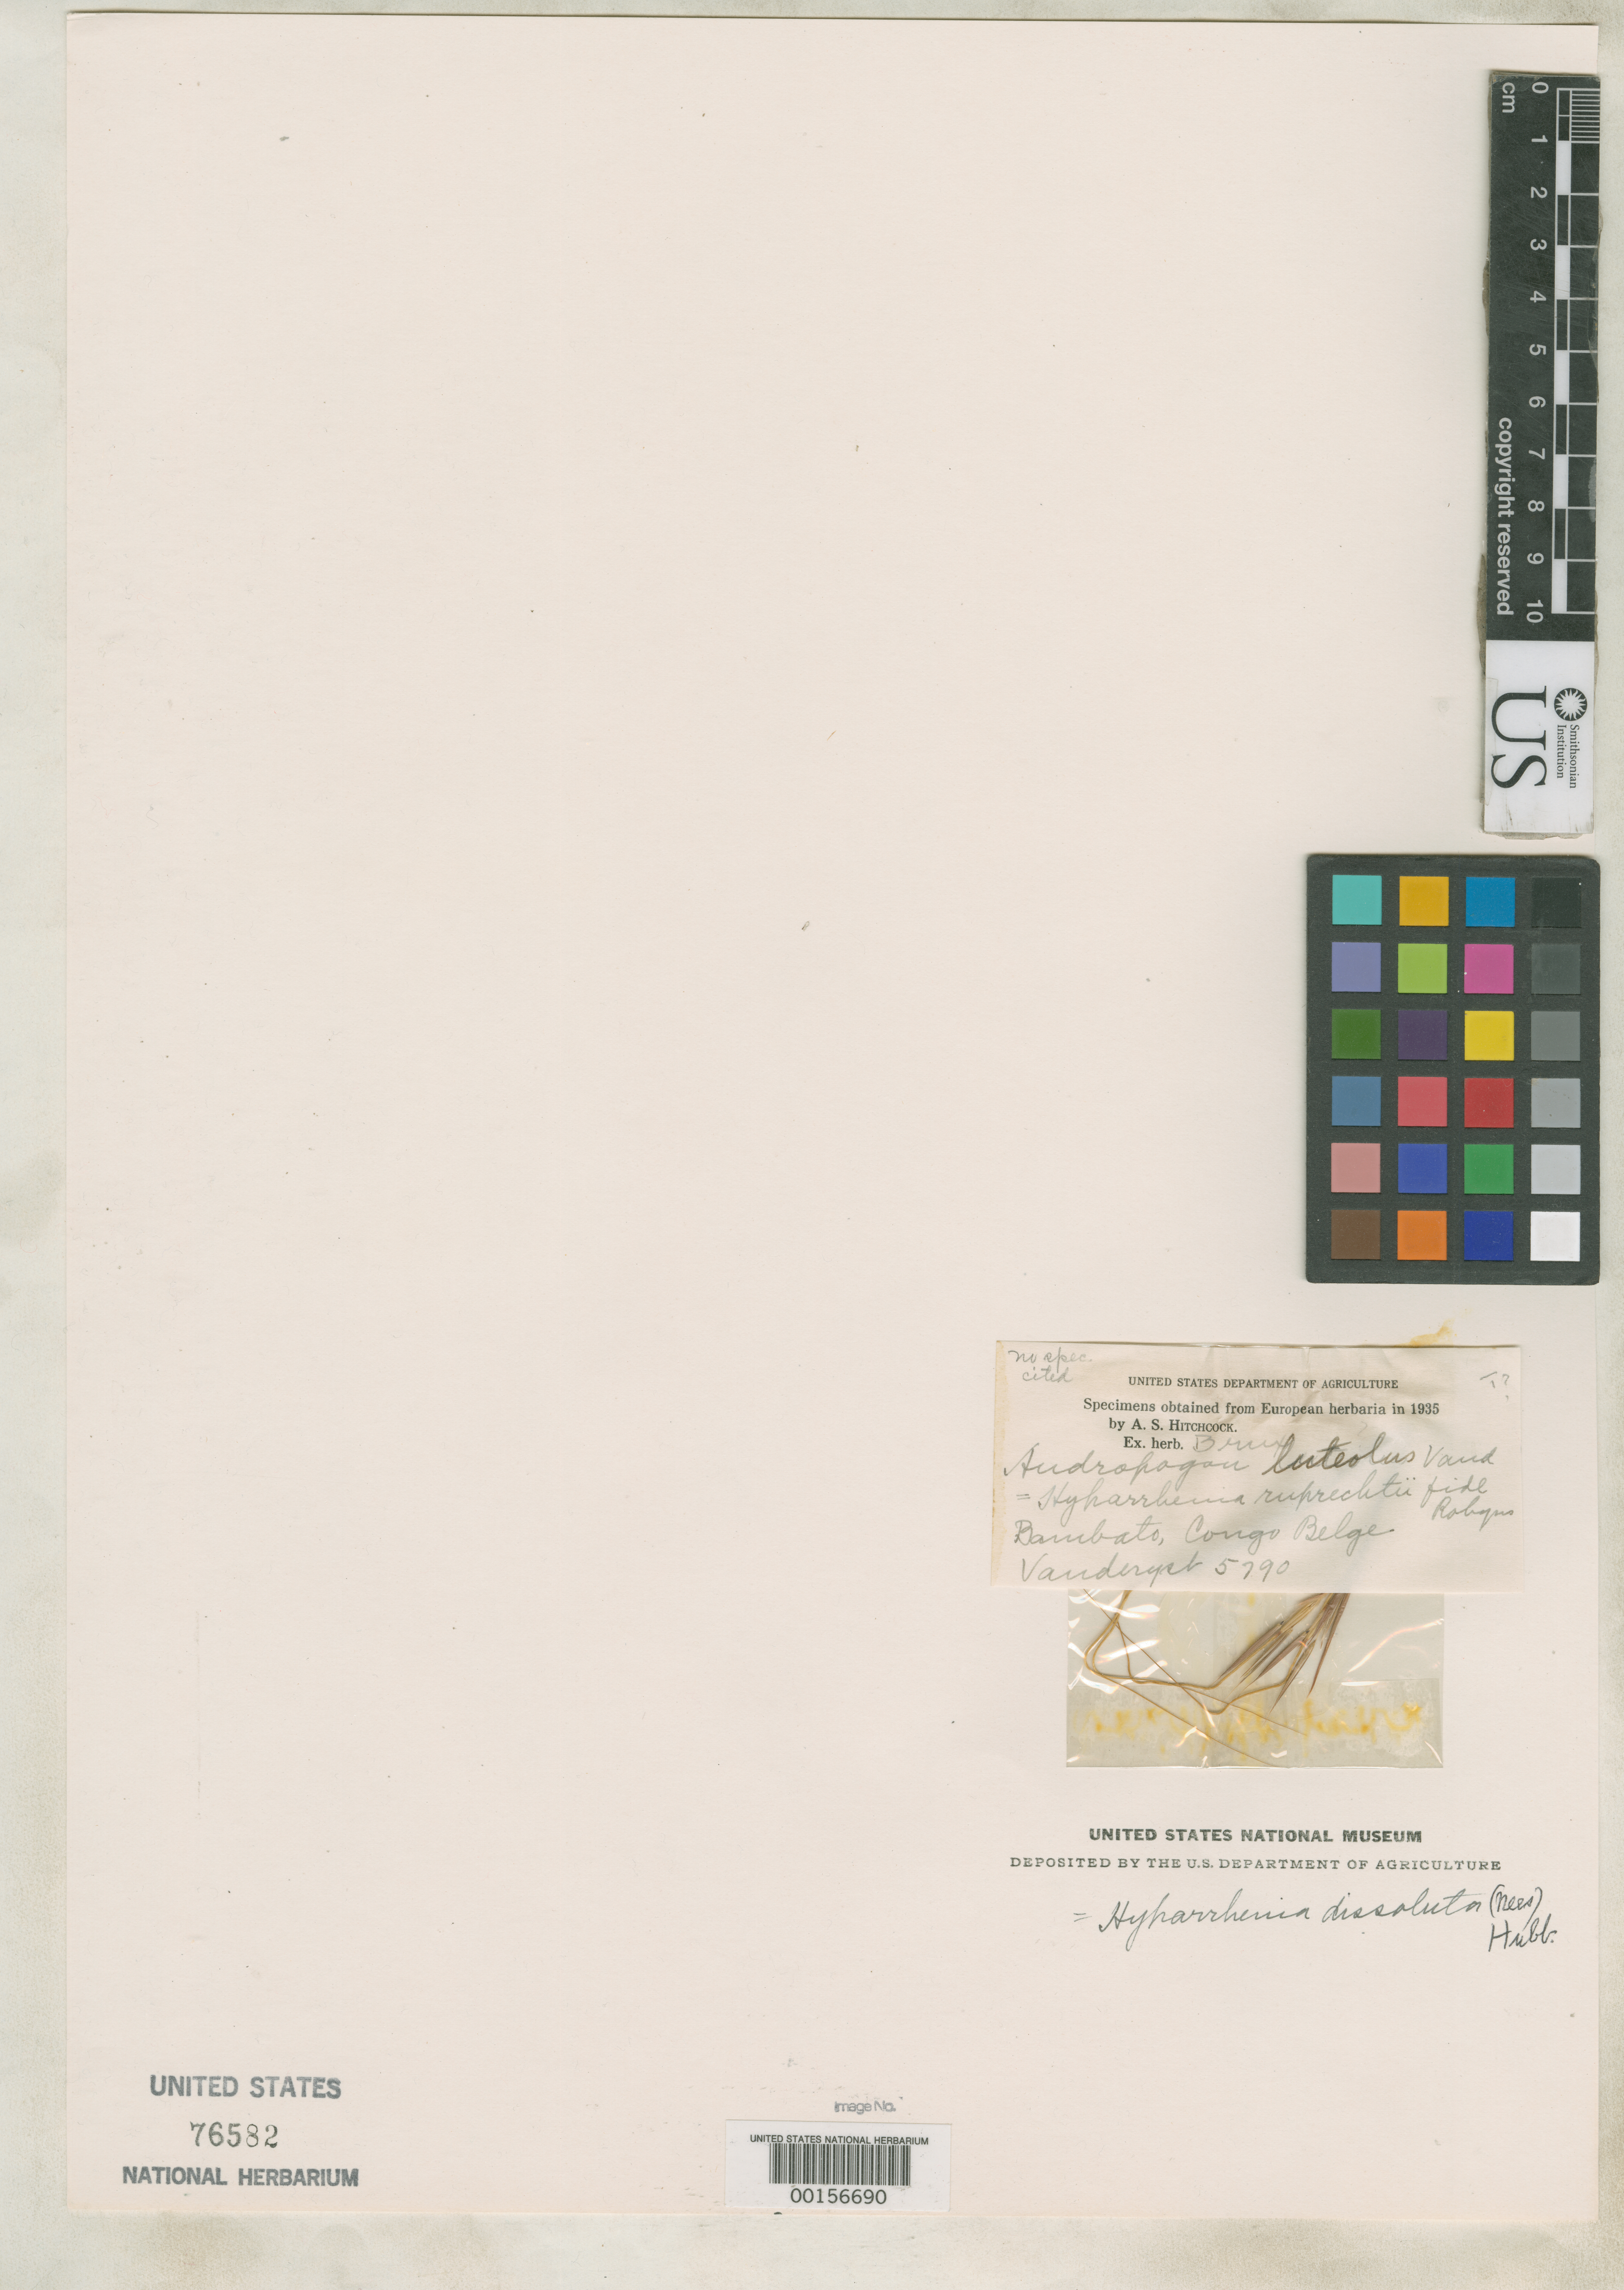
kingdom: Plantae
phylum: Tracheophyta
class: Liliopsida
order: Poales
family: Poaceae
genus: Andropogon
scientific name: Andropogon luteolus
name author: Vanderyst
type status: Type Fragment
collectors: H. J. R. Vanderyst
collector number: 5790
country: Congo, Democratic Republic of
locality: Leverville, Bambato.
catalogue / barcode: US 76582